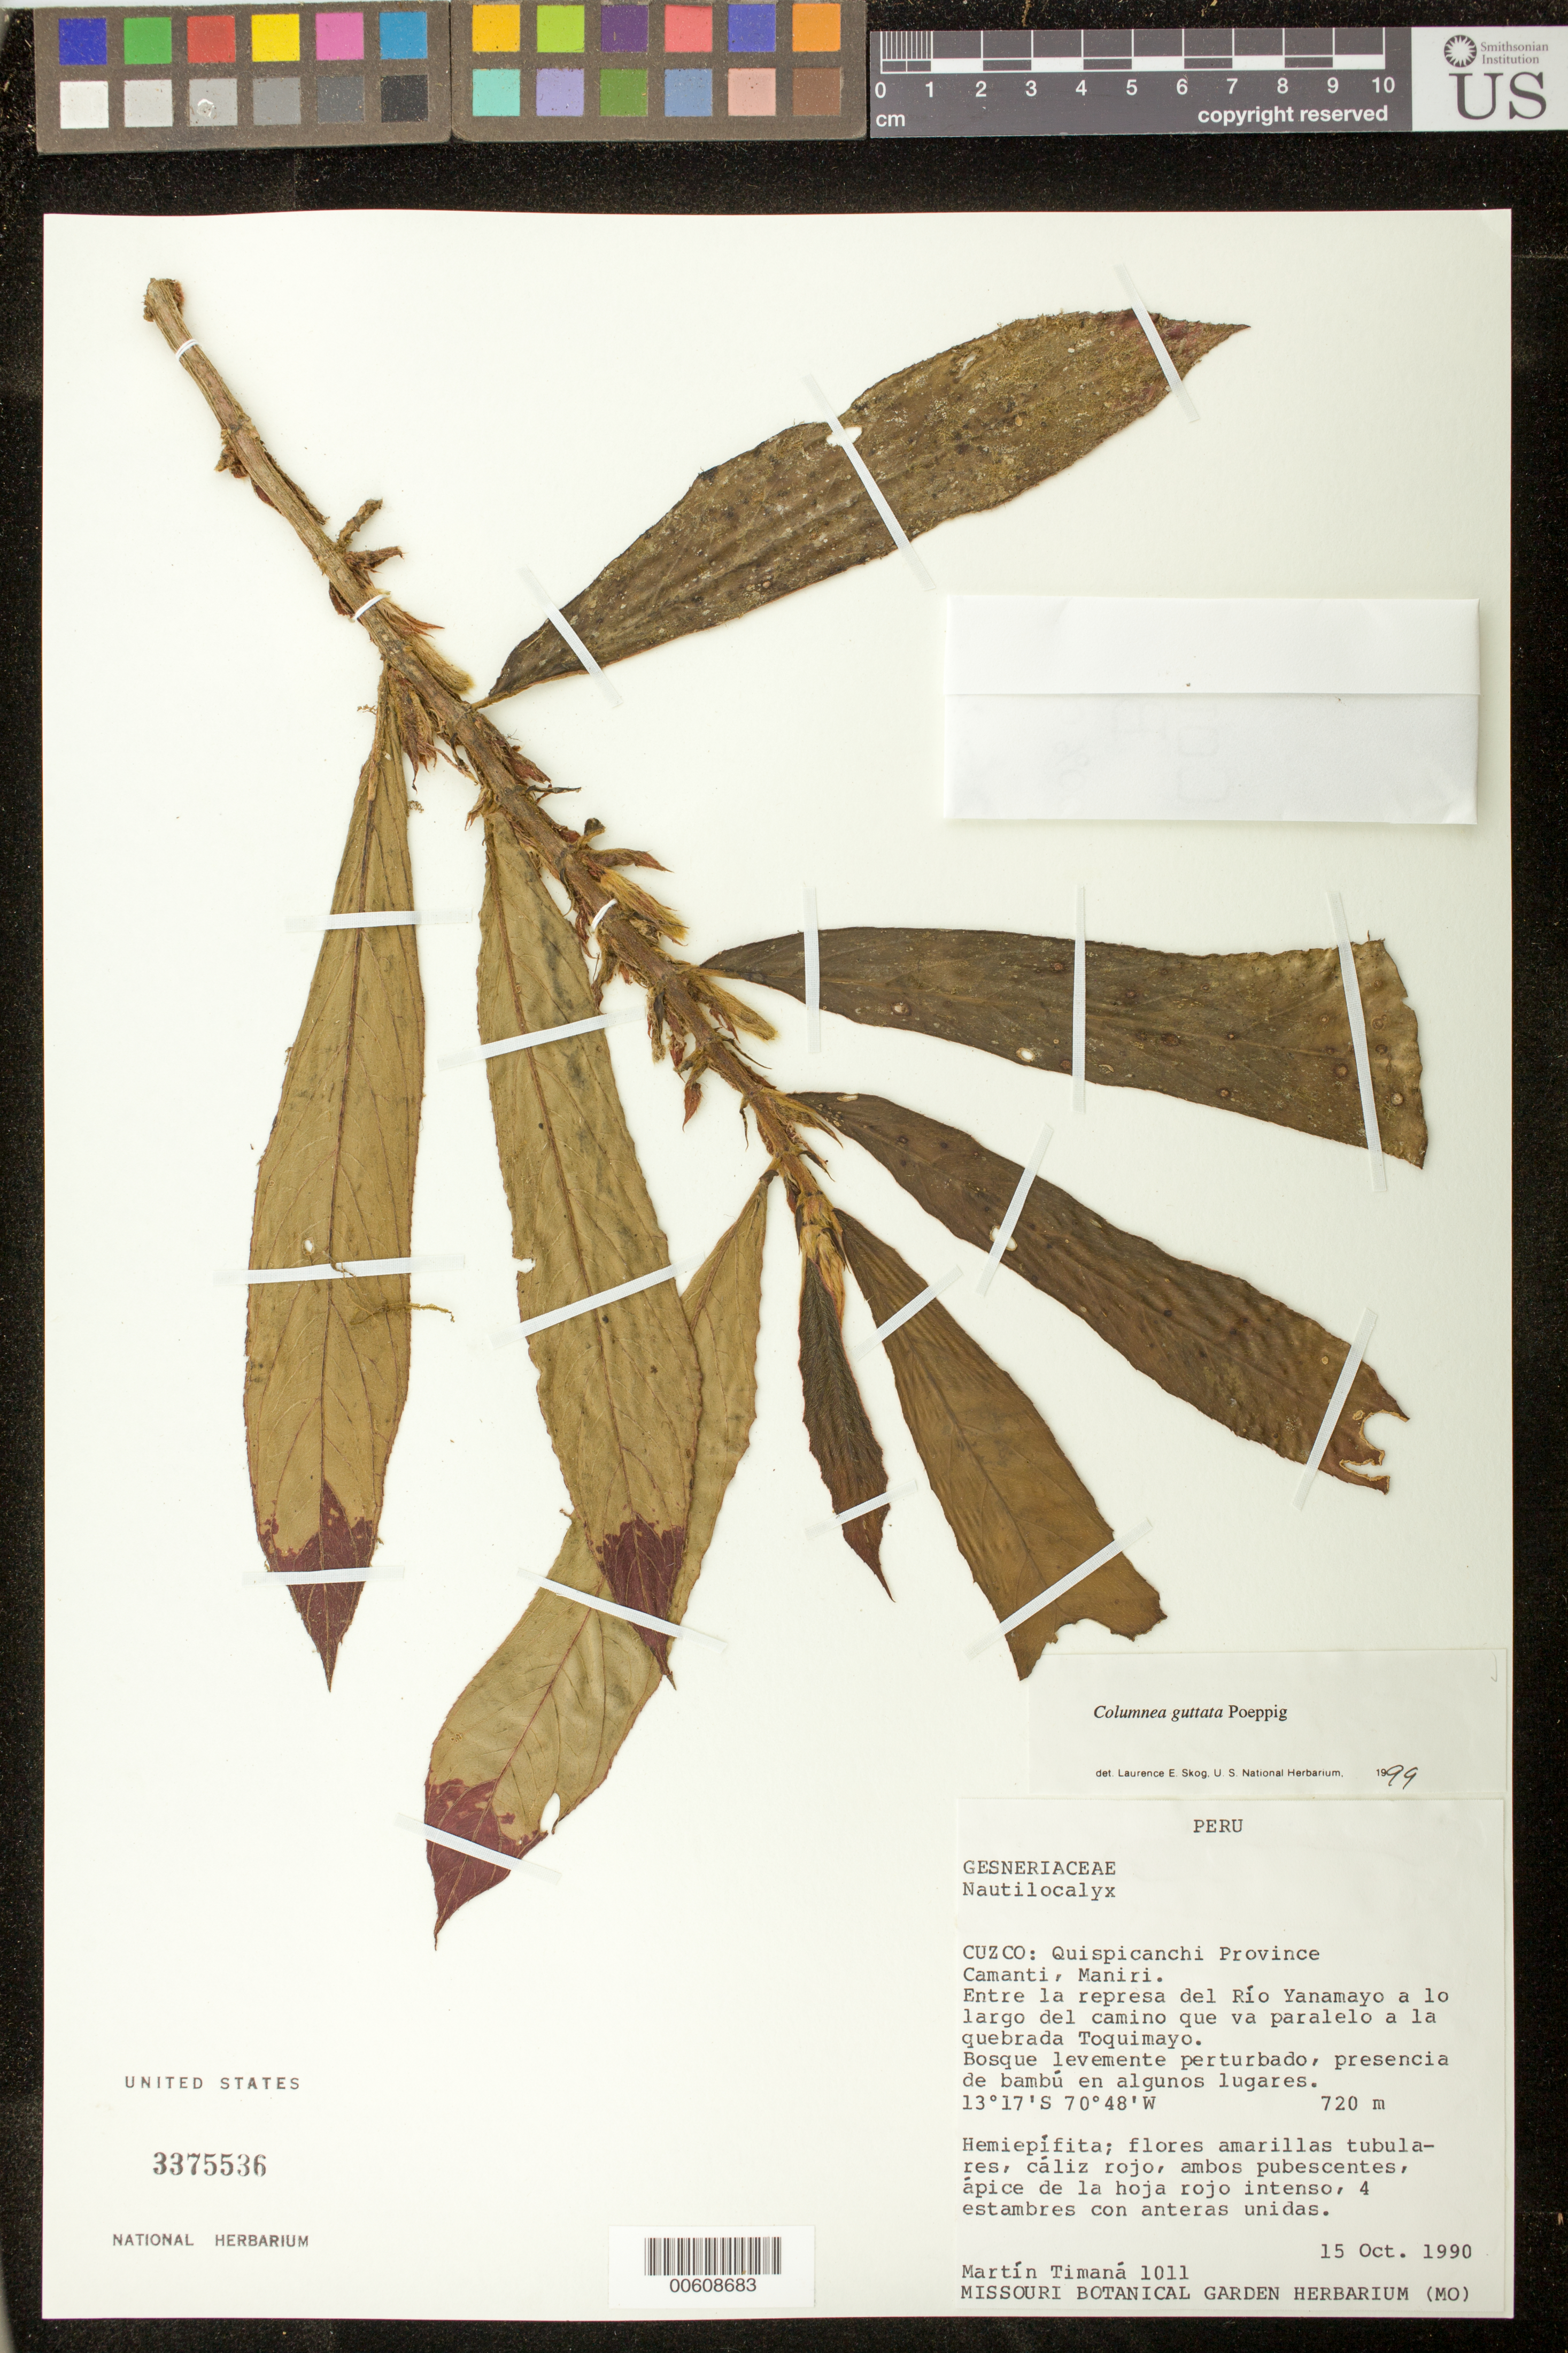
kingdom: Plantae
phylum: Tracheophyta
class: Magnoliopsida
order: Lamiales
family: Gesneriaceae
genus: Columnea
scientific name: Columnea guttata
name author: Poepp.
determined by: Skog, Laurence E.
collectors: M. E. Timaná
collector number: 1011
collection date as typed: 15 Oct 1990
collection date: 1990-10-15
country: Peru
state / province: Cusco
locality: Prov. Quispicanchi; Camanti, Maniri; entre la represa del Río Yanamayo a lo largo del camino que va paralelo a la quebrada Toquimayo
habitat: Bosque levemente perturbado, presencia de bambú en algunos lugares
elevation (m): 720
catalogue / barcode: US 3375536